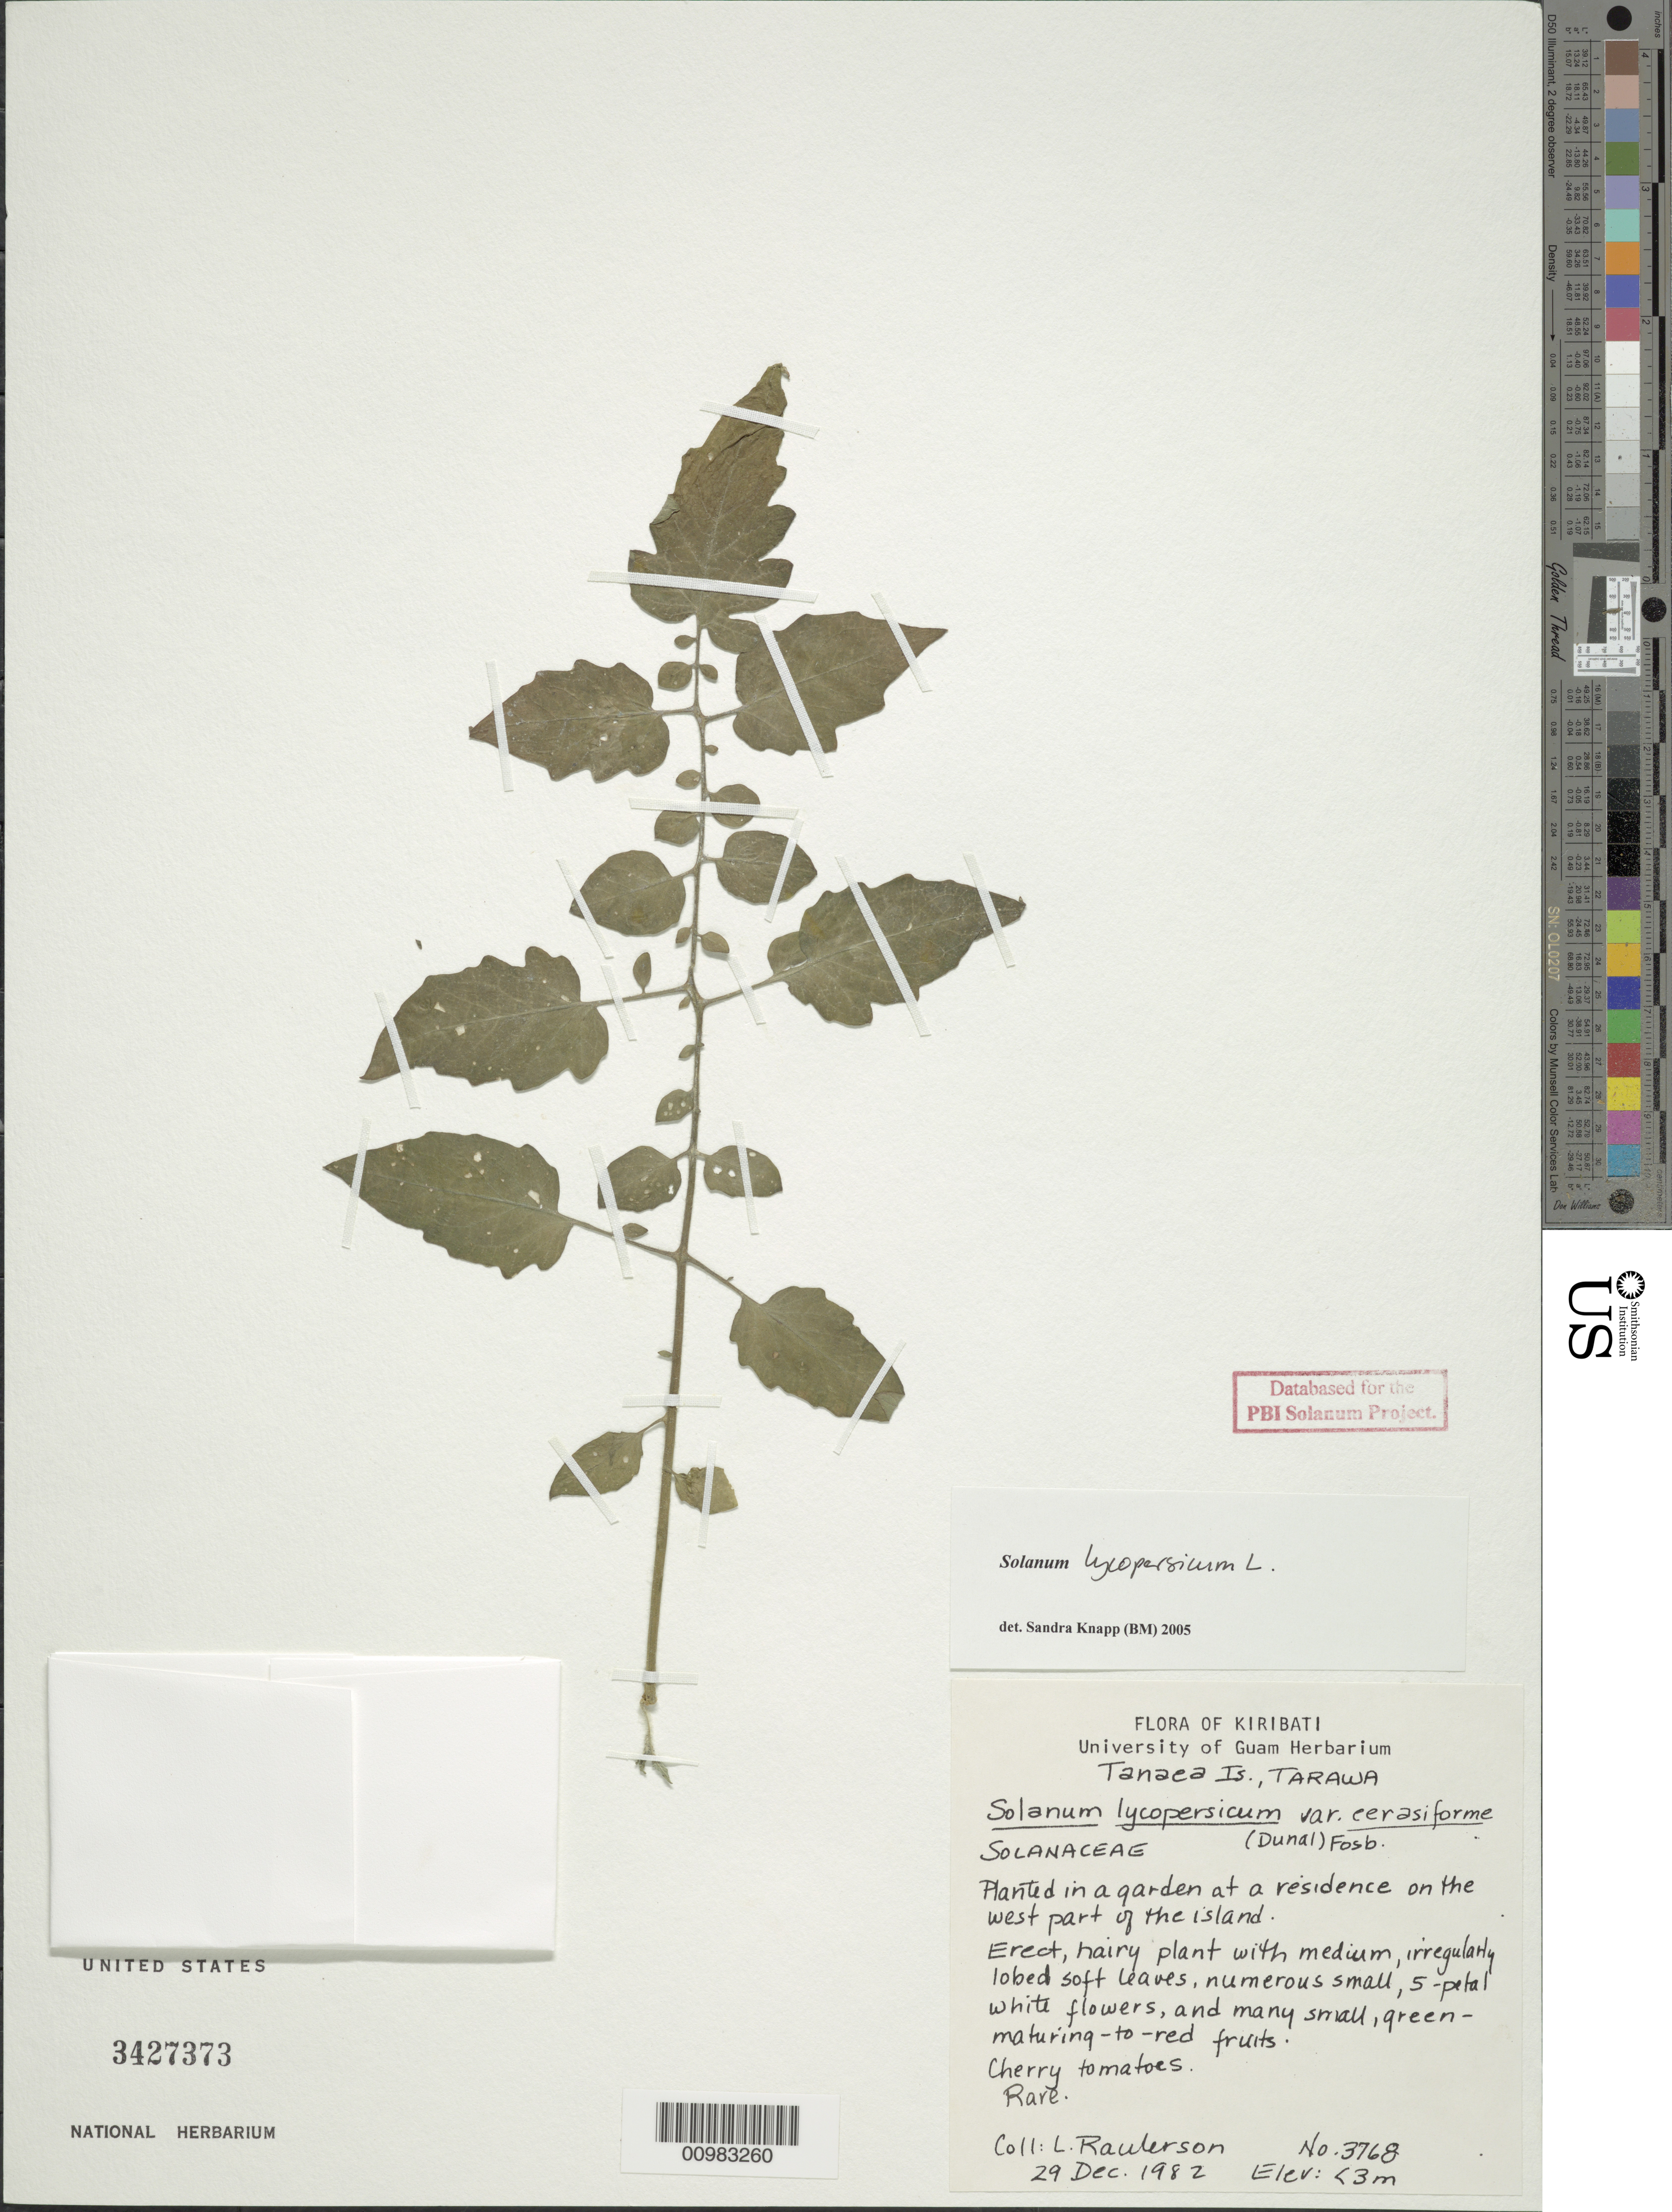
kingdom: Plantae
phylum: Tracheophyta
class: Magnoliopsida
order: Solanales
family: Solanaceae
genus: Solanum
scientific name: Solanum lycopersicum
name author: L.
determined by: Knapp, S. D.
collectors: L. Raulerson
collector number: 3768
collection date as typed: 29 Dec 1982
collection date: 1982-12-29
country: Kiribati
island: Tarawa Atoll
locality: W part of island, Tanaea Iset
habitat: planted in a garden at a residence in W part of island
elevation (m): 3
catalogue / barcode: US 3427373